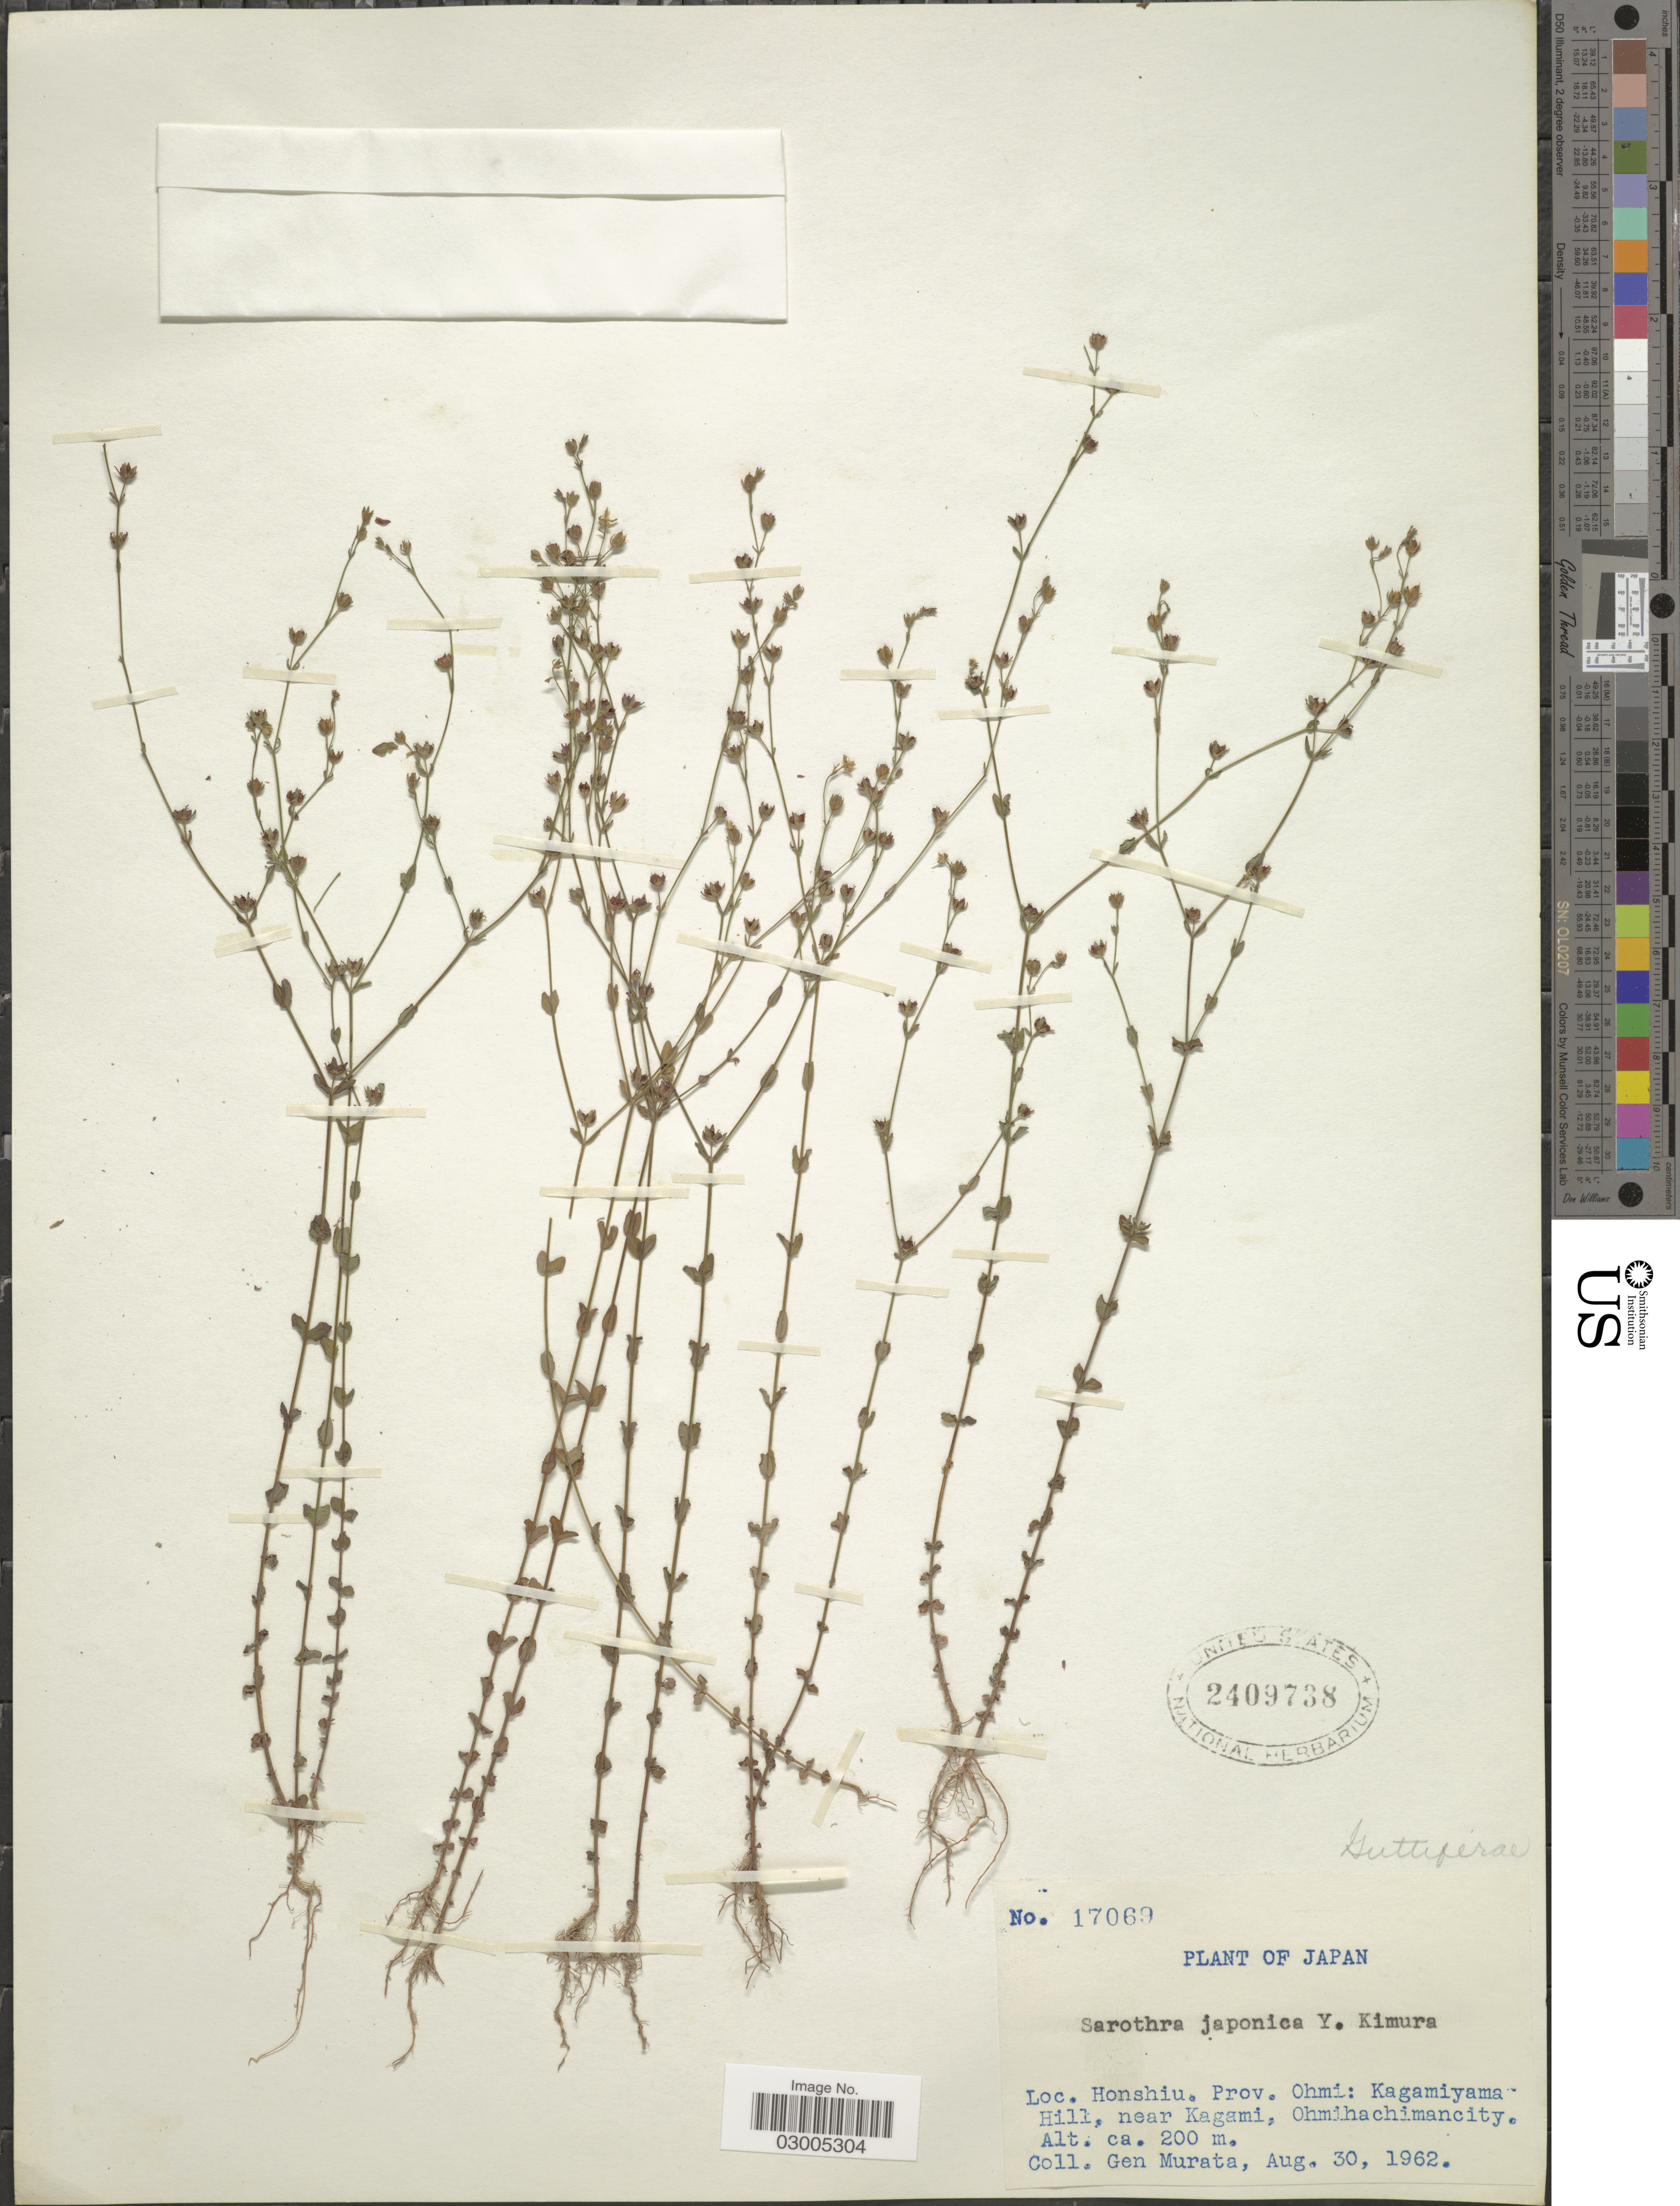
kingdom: Plantae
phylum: Tracheophyta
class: Magnoliopsida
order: Malpighiales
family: Hypericaceae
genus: Hypericum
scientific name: Hypericum japonicum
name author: Thunb.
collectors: G. Murata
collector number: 17069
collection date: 1962-08-30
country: Japan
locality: Honshiu. Prov. Ohmi: Kagamiyama Hill, near Kagami, Ohmihachimancitu.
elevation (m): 200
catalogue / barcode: US 2409738